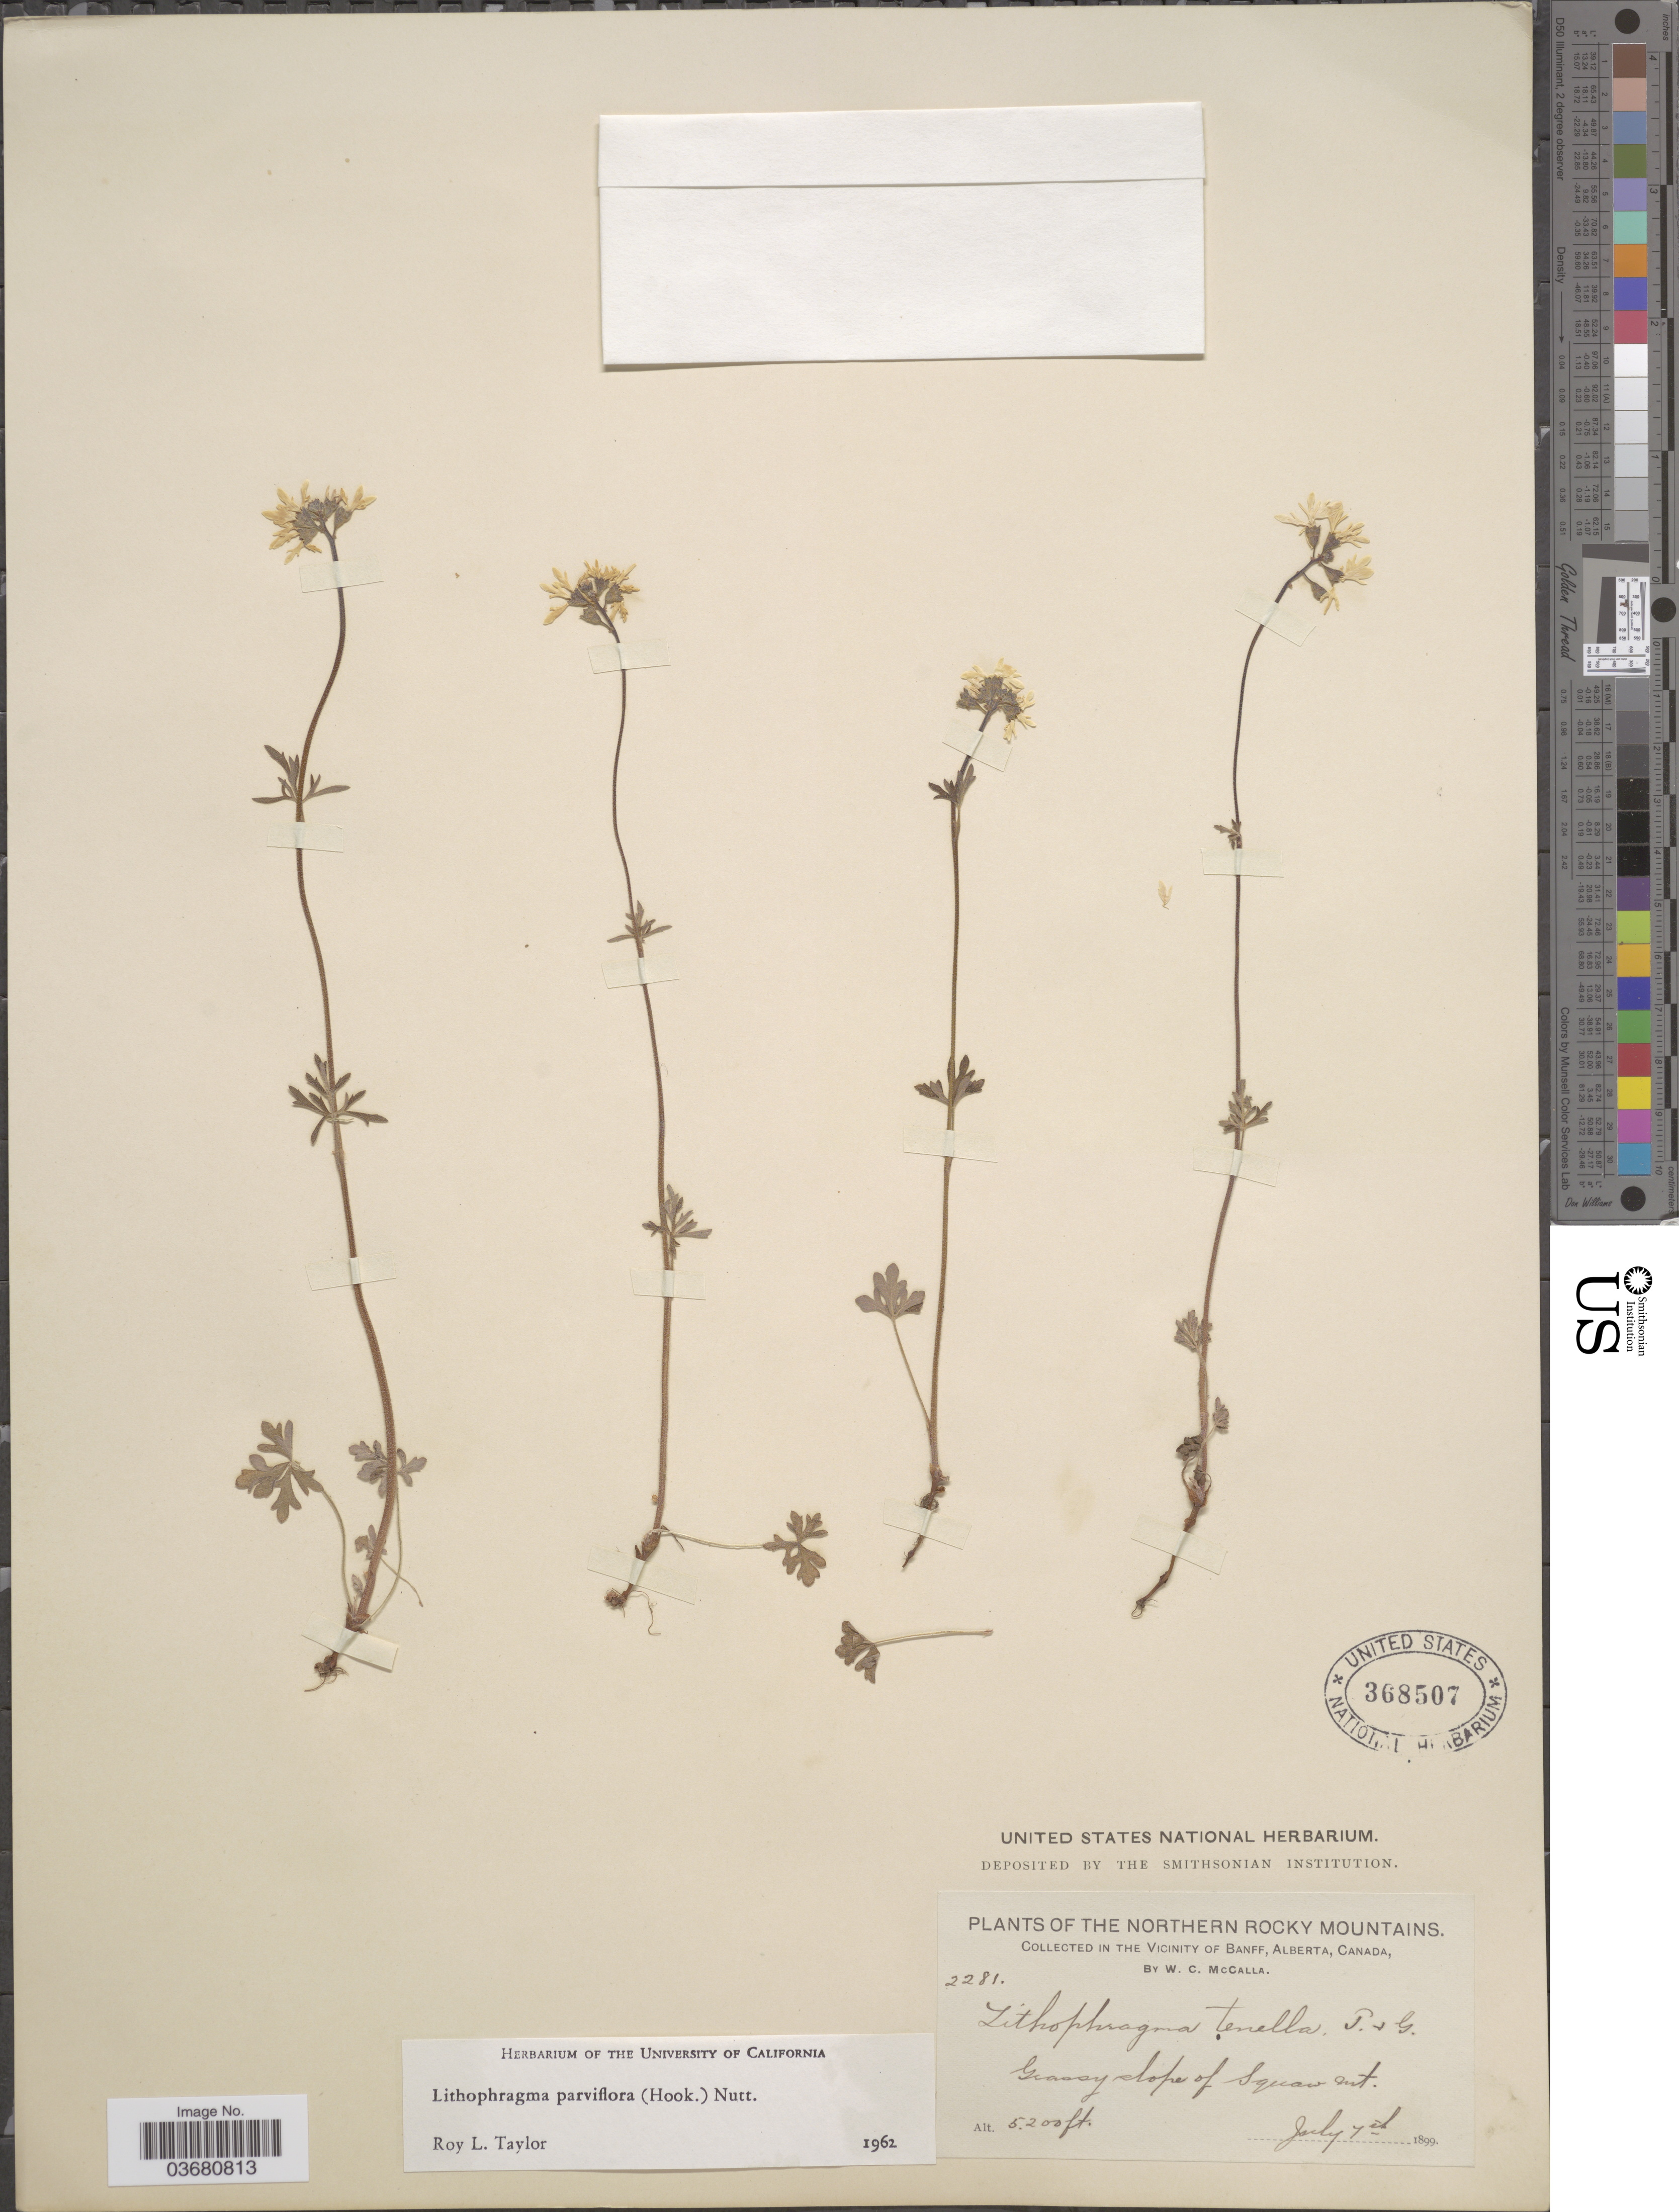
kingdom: Plantae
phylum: Tracheophyta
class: Magnoliopsida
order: Saxifragales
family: Saxifragaceae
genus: Lithophragma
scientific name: Lithophragma parviflorum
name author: (Hook.) Nutt.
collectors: W. McCalla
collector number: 2281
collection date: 1899-07-07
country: Canada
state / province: Alberta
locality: Northern Rocky Mountains. In the Vicinity of Banff. Grassy slope of Squaw Mt.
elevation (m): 1585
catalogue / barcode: US 368507